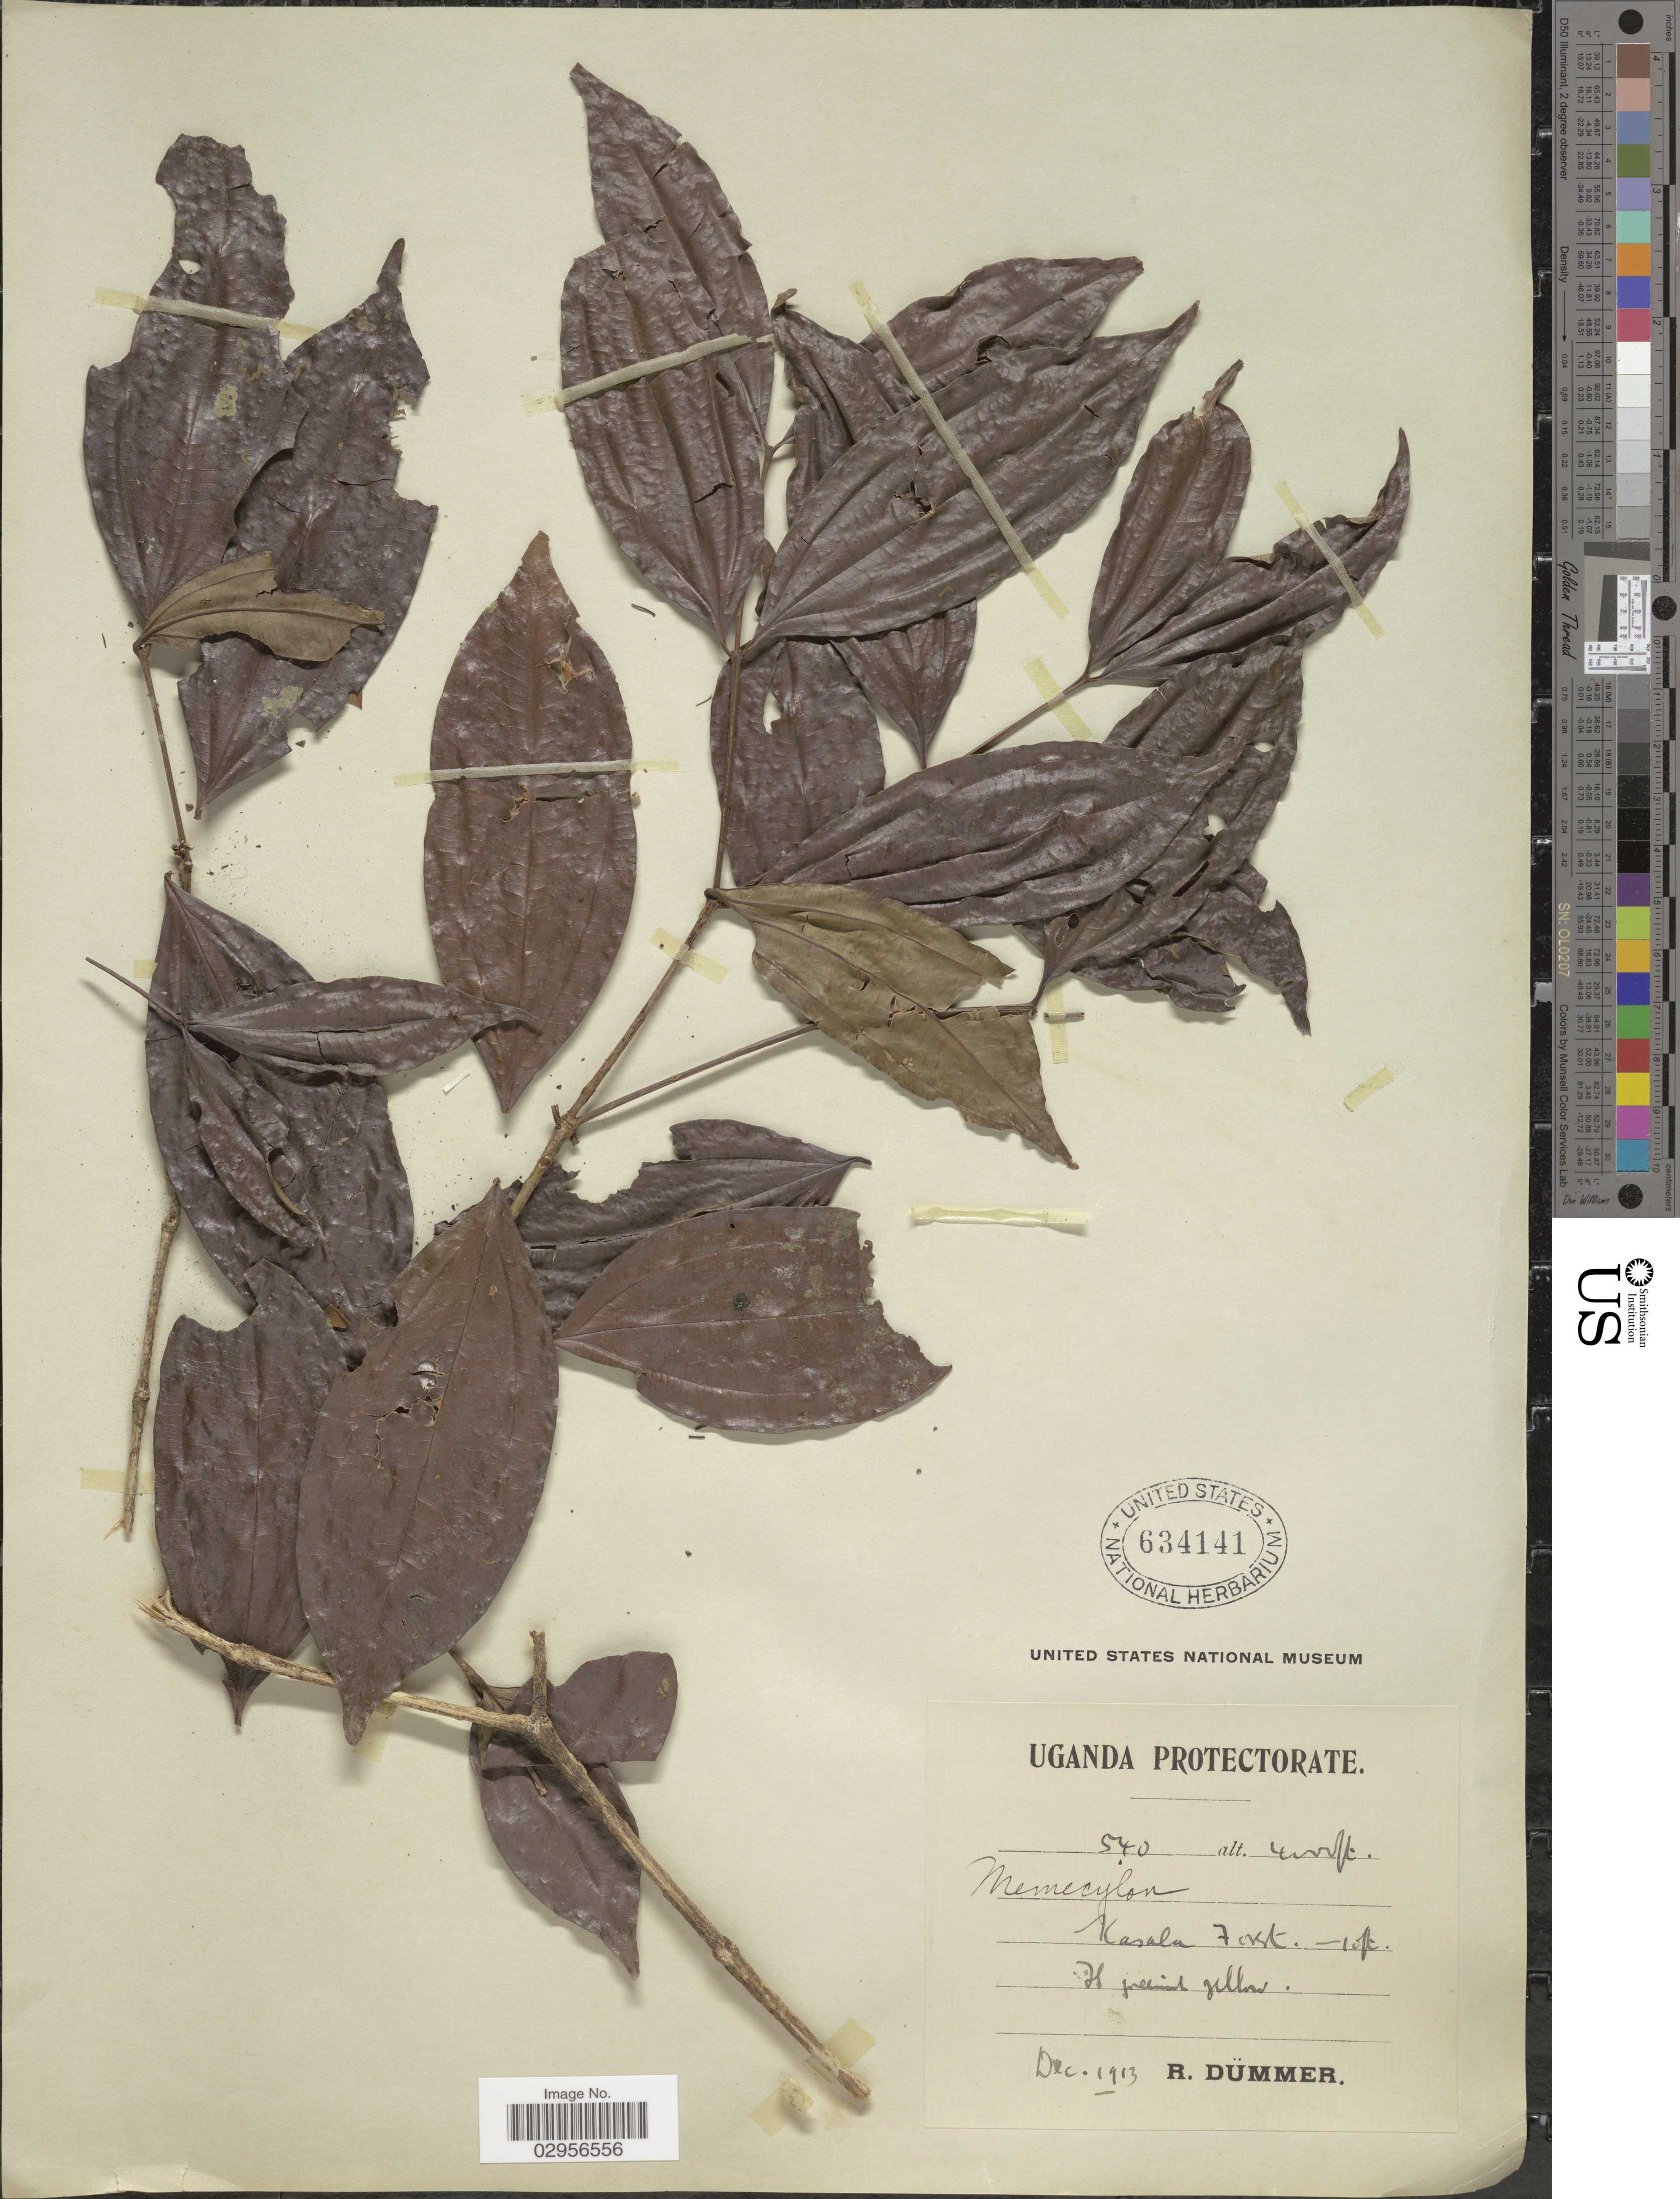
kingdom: Plantae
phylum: Tracheophyta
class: Magnoliopsida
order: Myrtales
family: Melastomataceae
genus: Memecylon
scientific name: Memecylon sp.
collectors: R. A. Dümmer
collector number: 540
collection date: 1913-12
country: Uganda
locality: Kasala Forest. Uganda Protectorate.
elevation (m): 1219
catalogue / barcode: US 634141